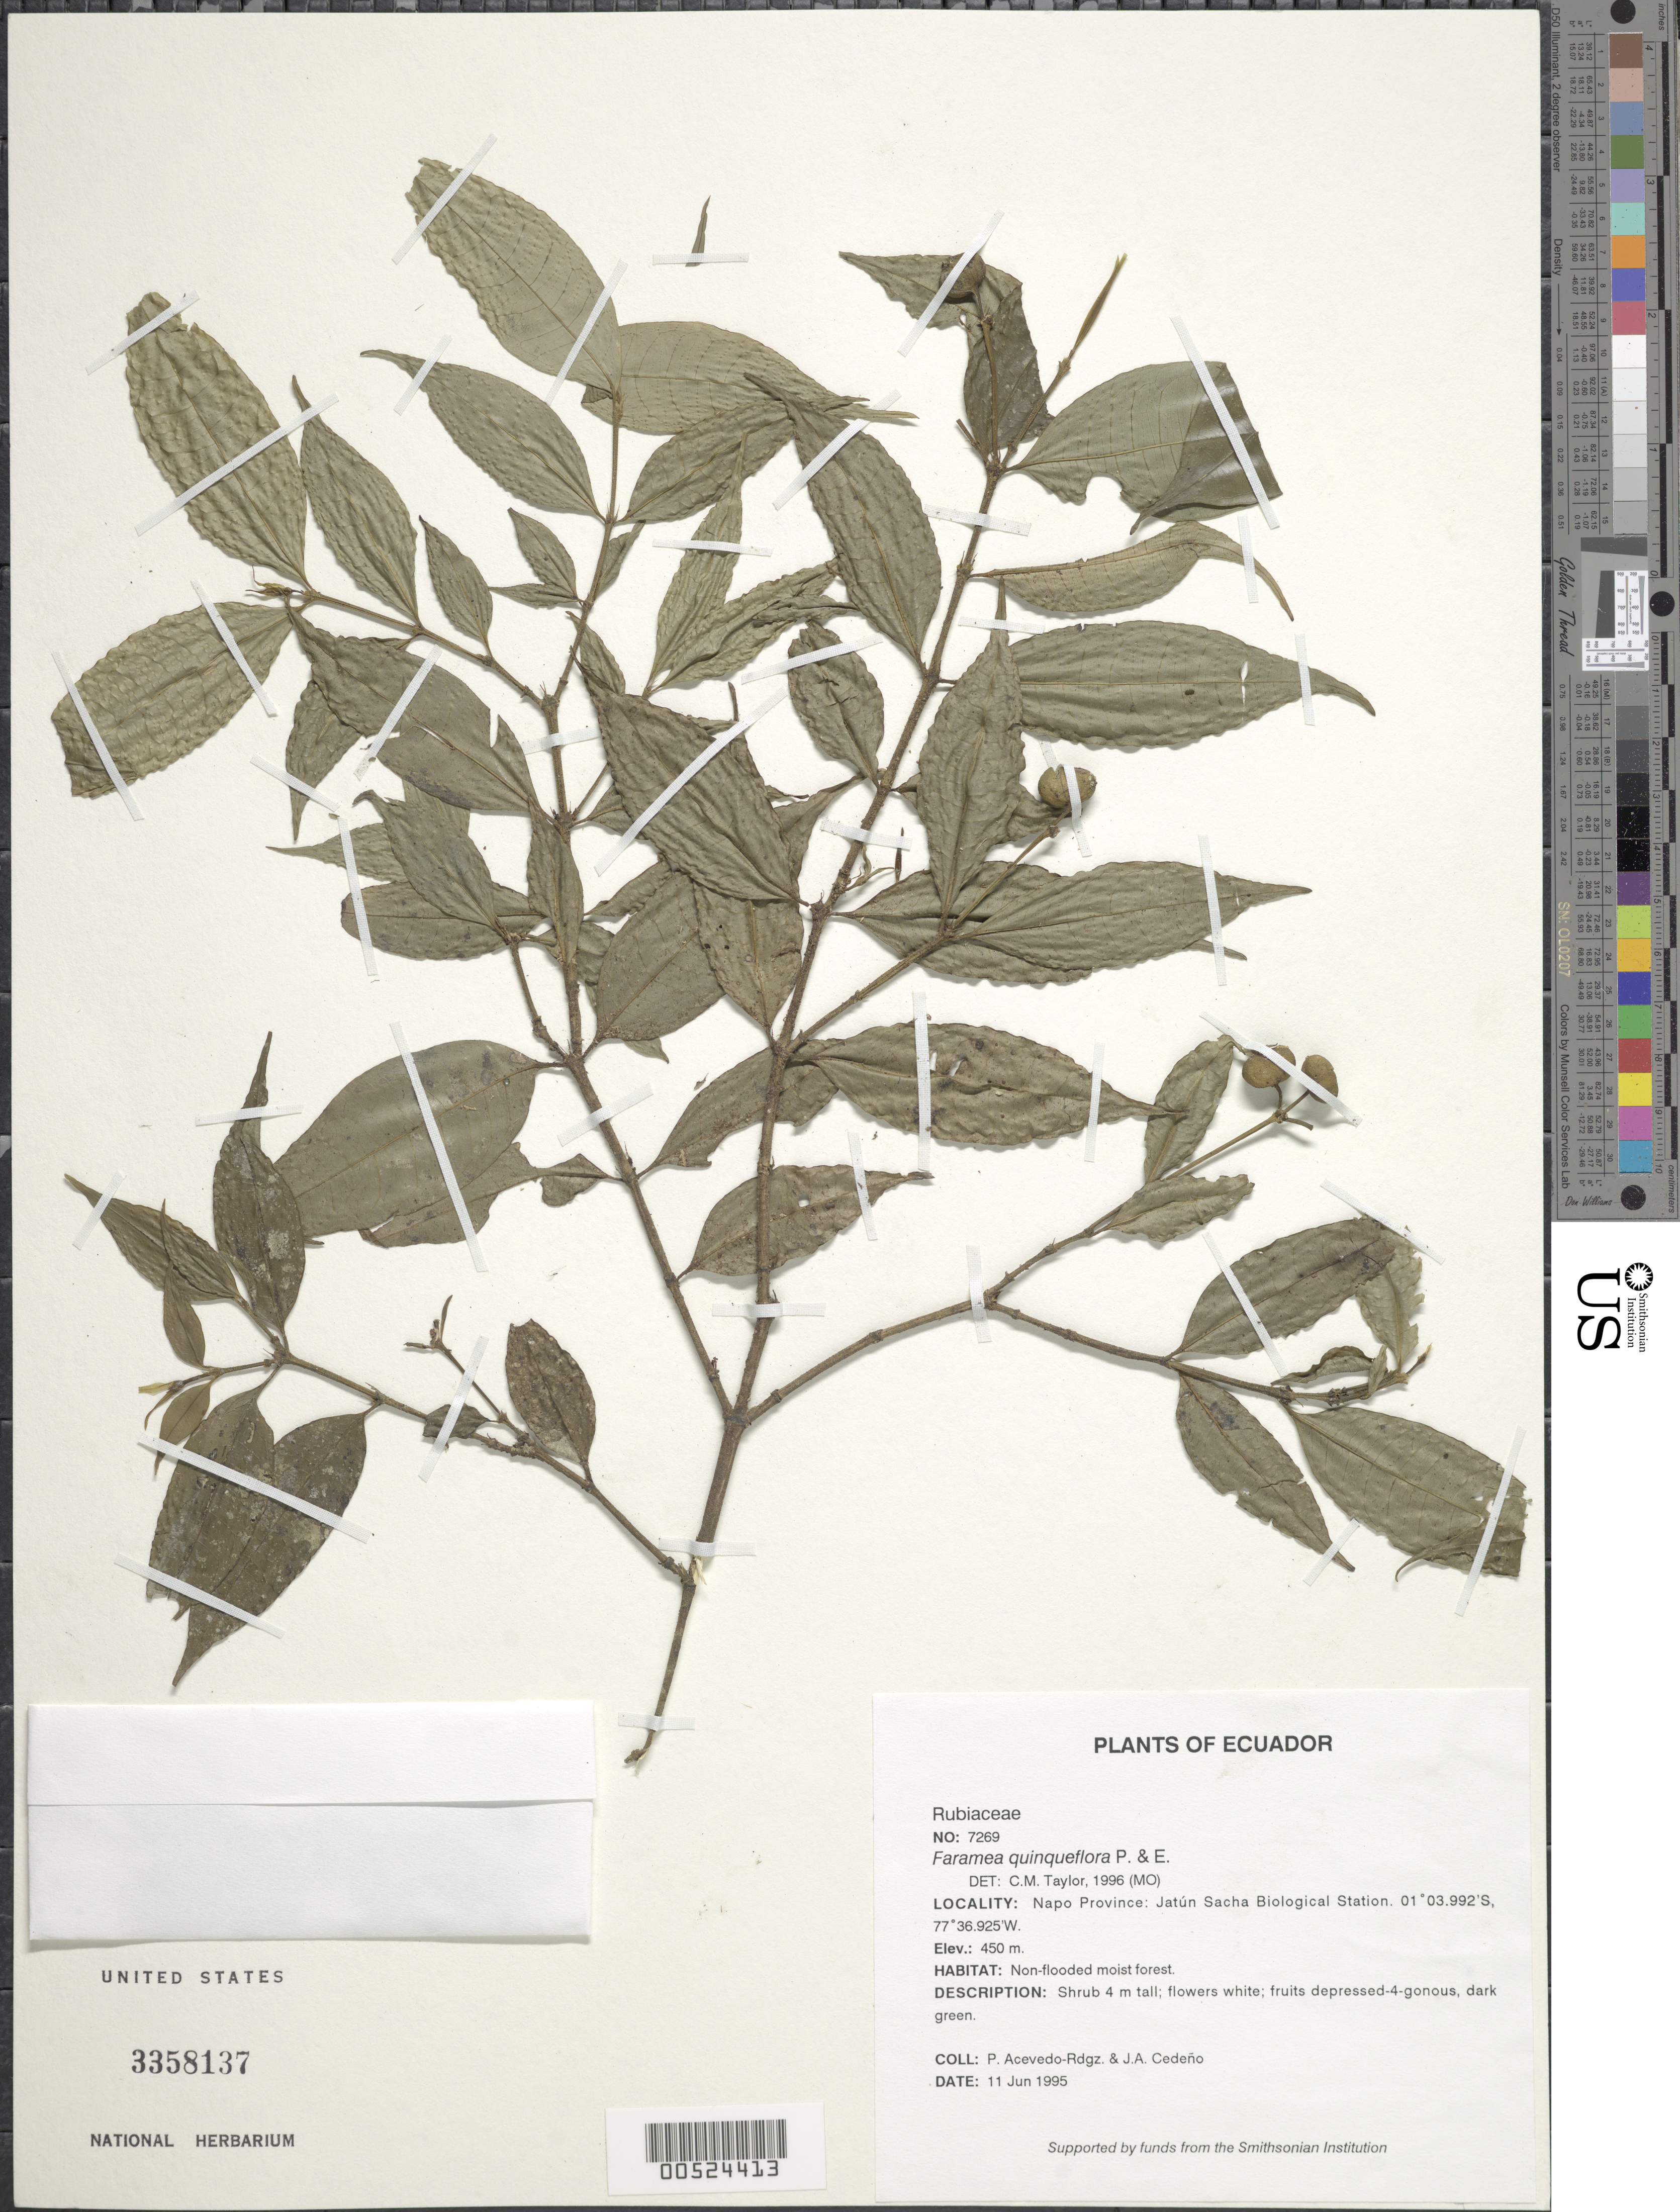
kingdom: Plantae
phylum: Tracheophyta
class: Magnoliopsida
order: Gentianales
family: Rubiaceae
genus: Faramea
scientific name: Faramea quinqueflora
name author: Poepp. & Endl.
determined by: Taylor, Charlotte M.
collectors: P. Acevedo-Rodr. & J. A. Cedeño M.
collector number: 7269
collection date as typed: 11 Jun 1995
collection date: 1995-06-11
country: Ecuador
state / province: Napo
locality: Napo Province: Jatún Sacha Biological Station.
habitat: Non-flooded moist forest.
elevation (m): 450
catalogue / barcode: US 3358137